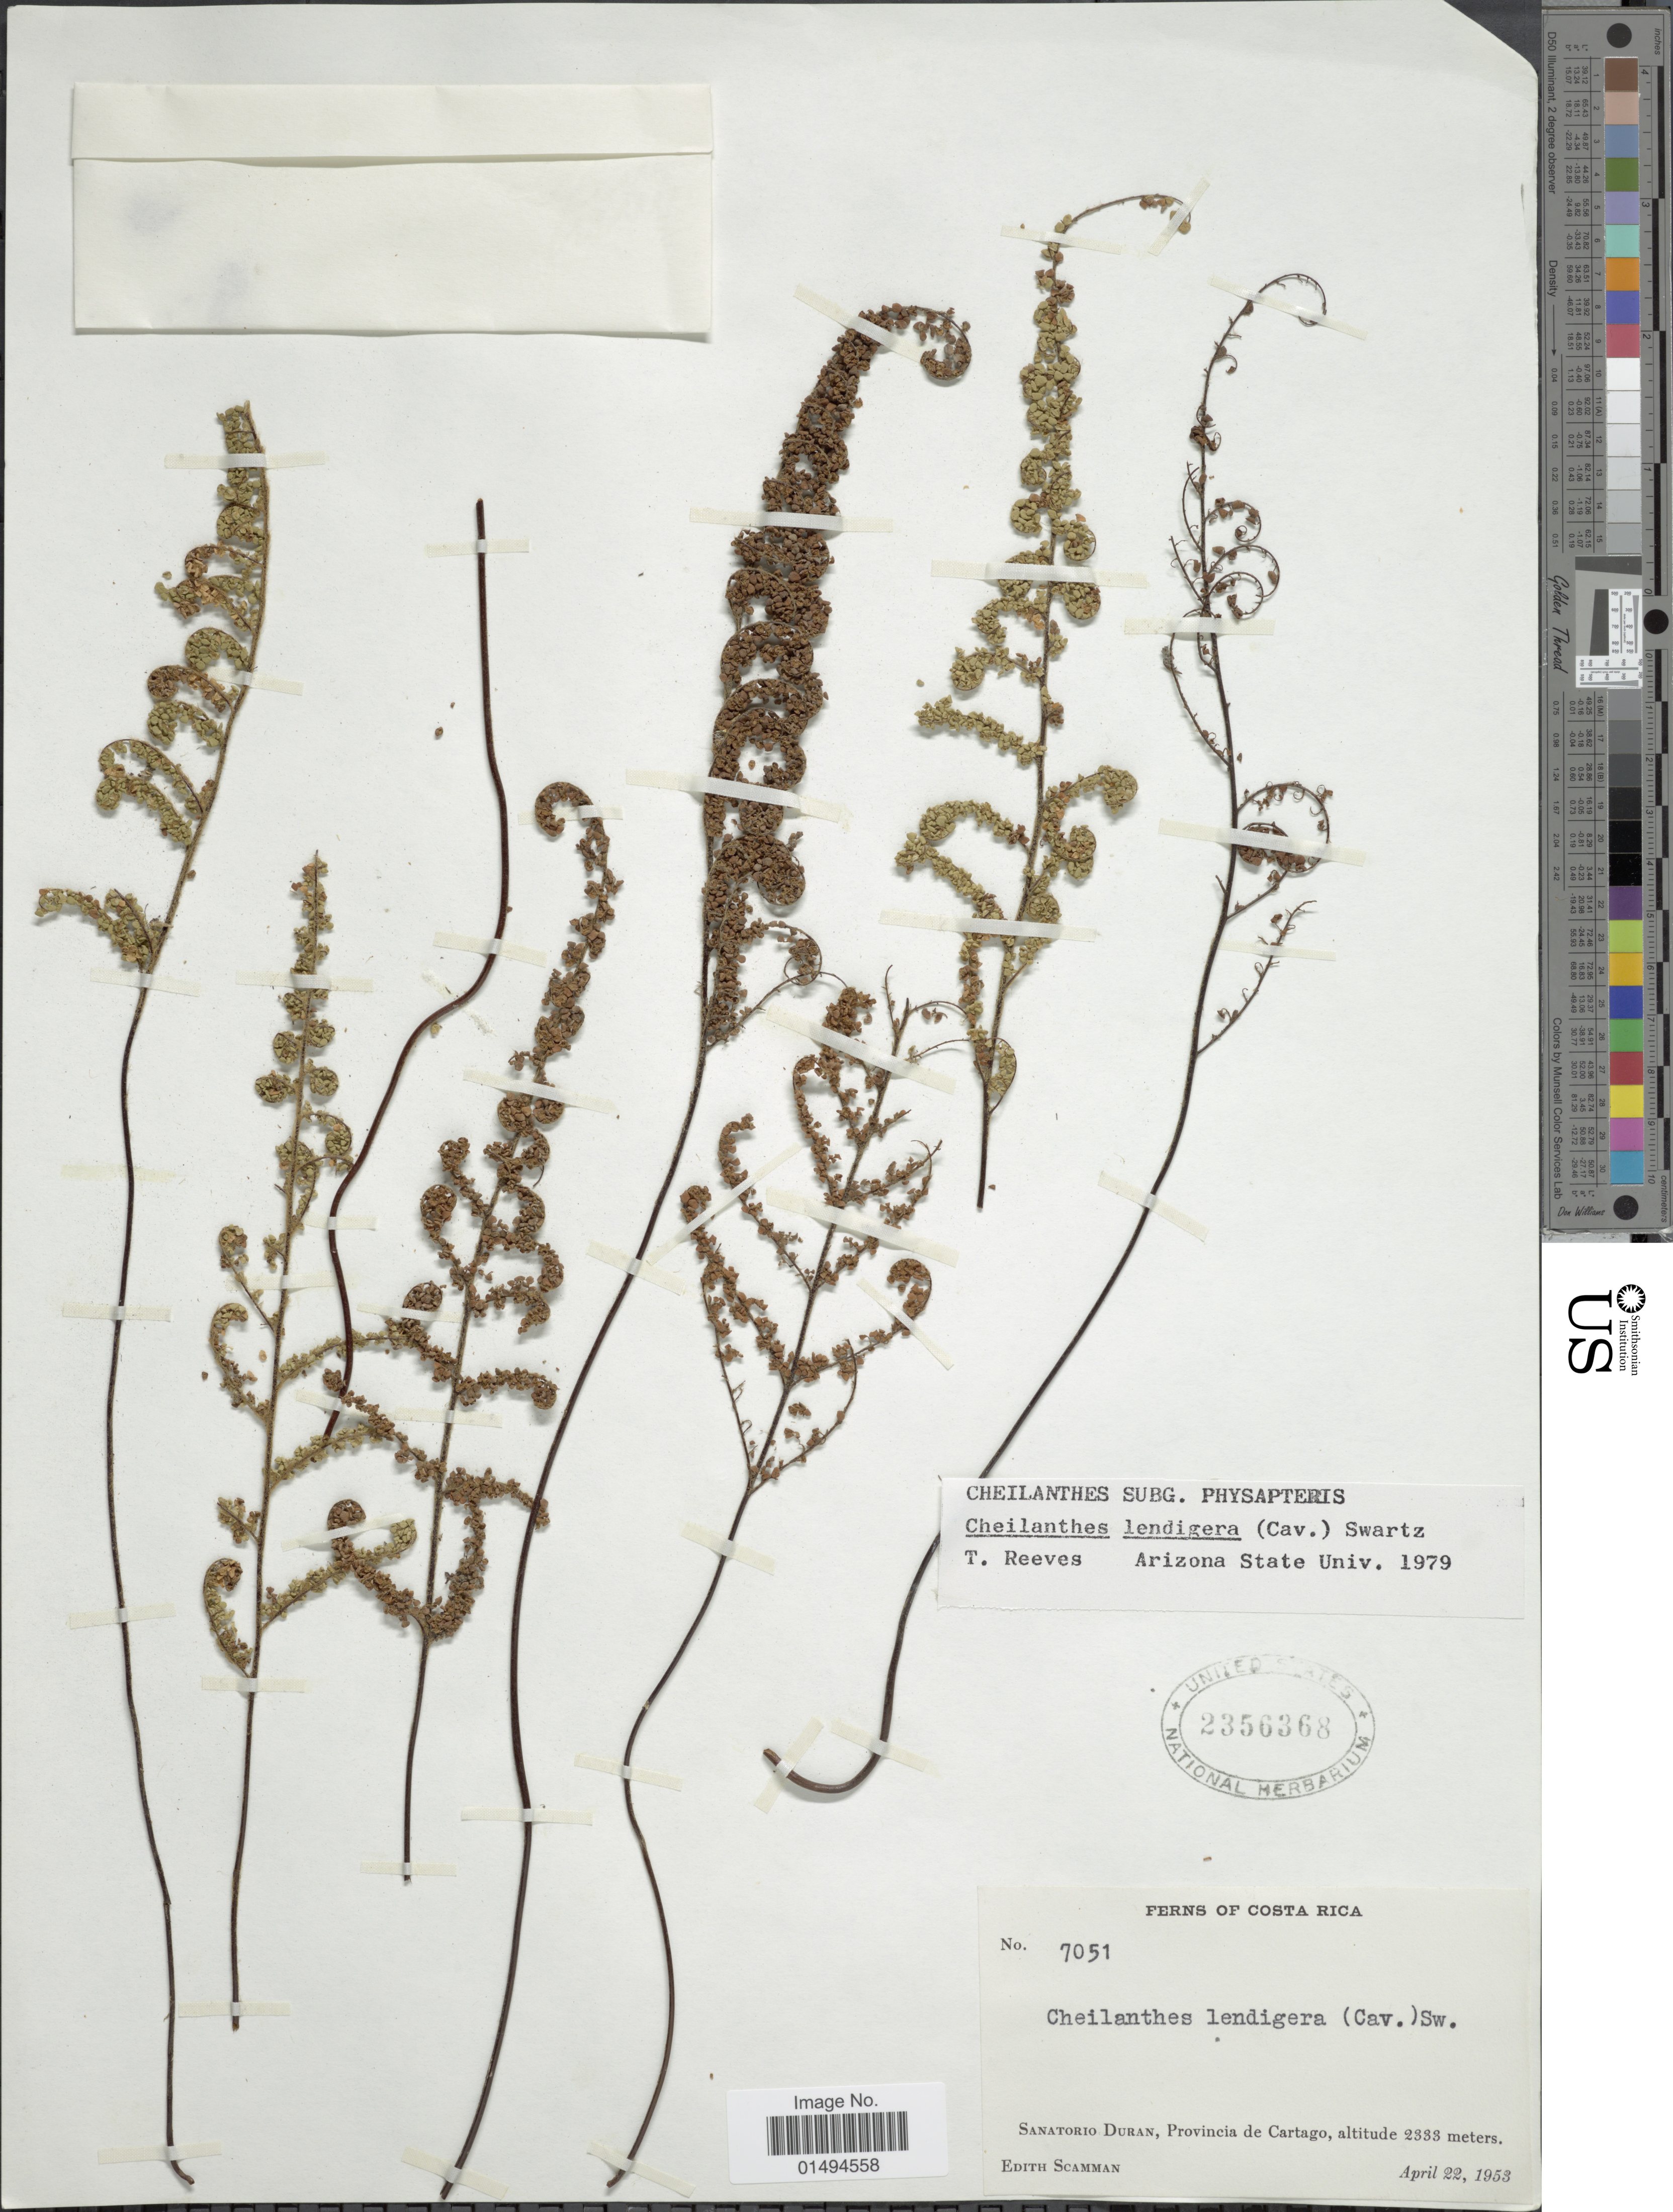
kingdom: Plantae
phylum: Tracheophyta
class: Polypodiopsida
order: Polypodiales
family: Pteridaceae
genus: Myriopteris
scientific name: Myriopteris lendigera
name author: (Cav.) J. Sm.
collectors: E. Scamman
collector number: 70511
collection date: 1953-04-22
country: Costa Rica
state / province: Cartago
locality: Sanatorio Duran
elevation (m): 2333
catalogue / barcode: US 2356368